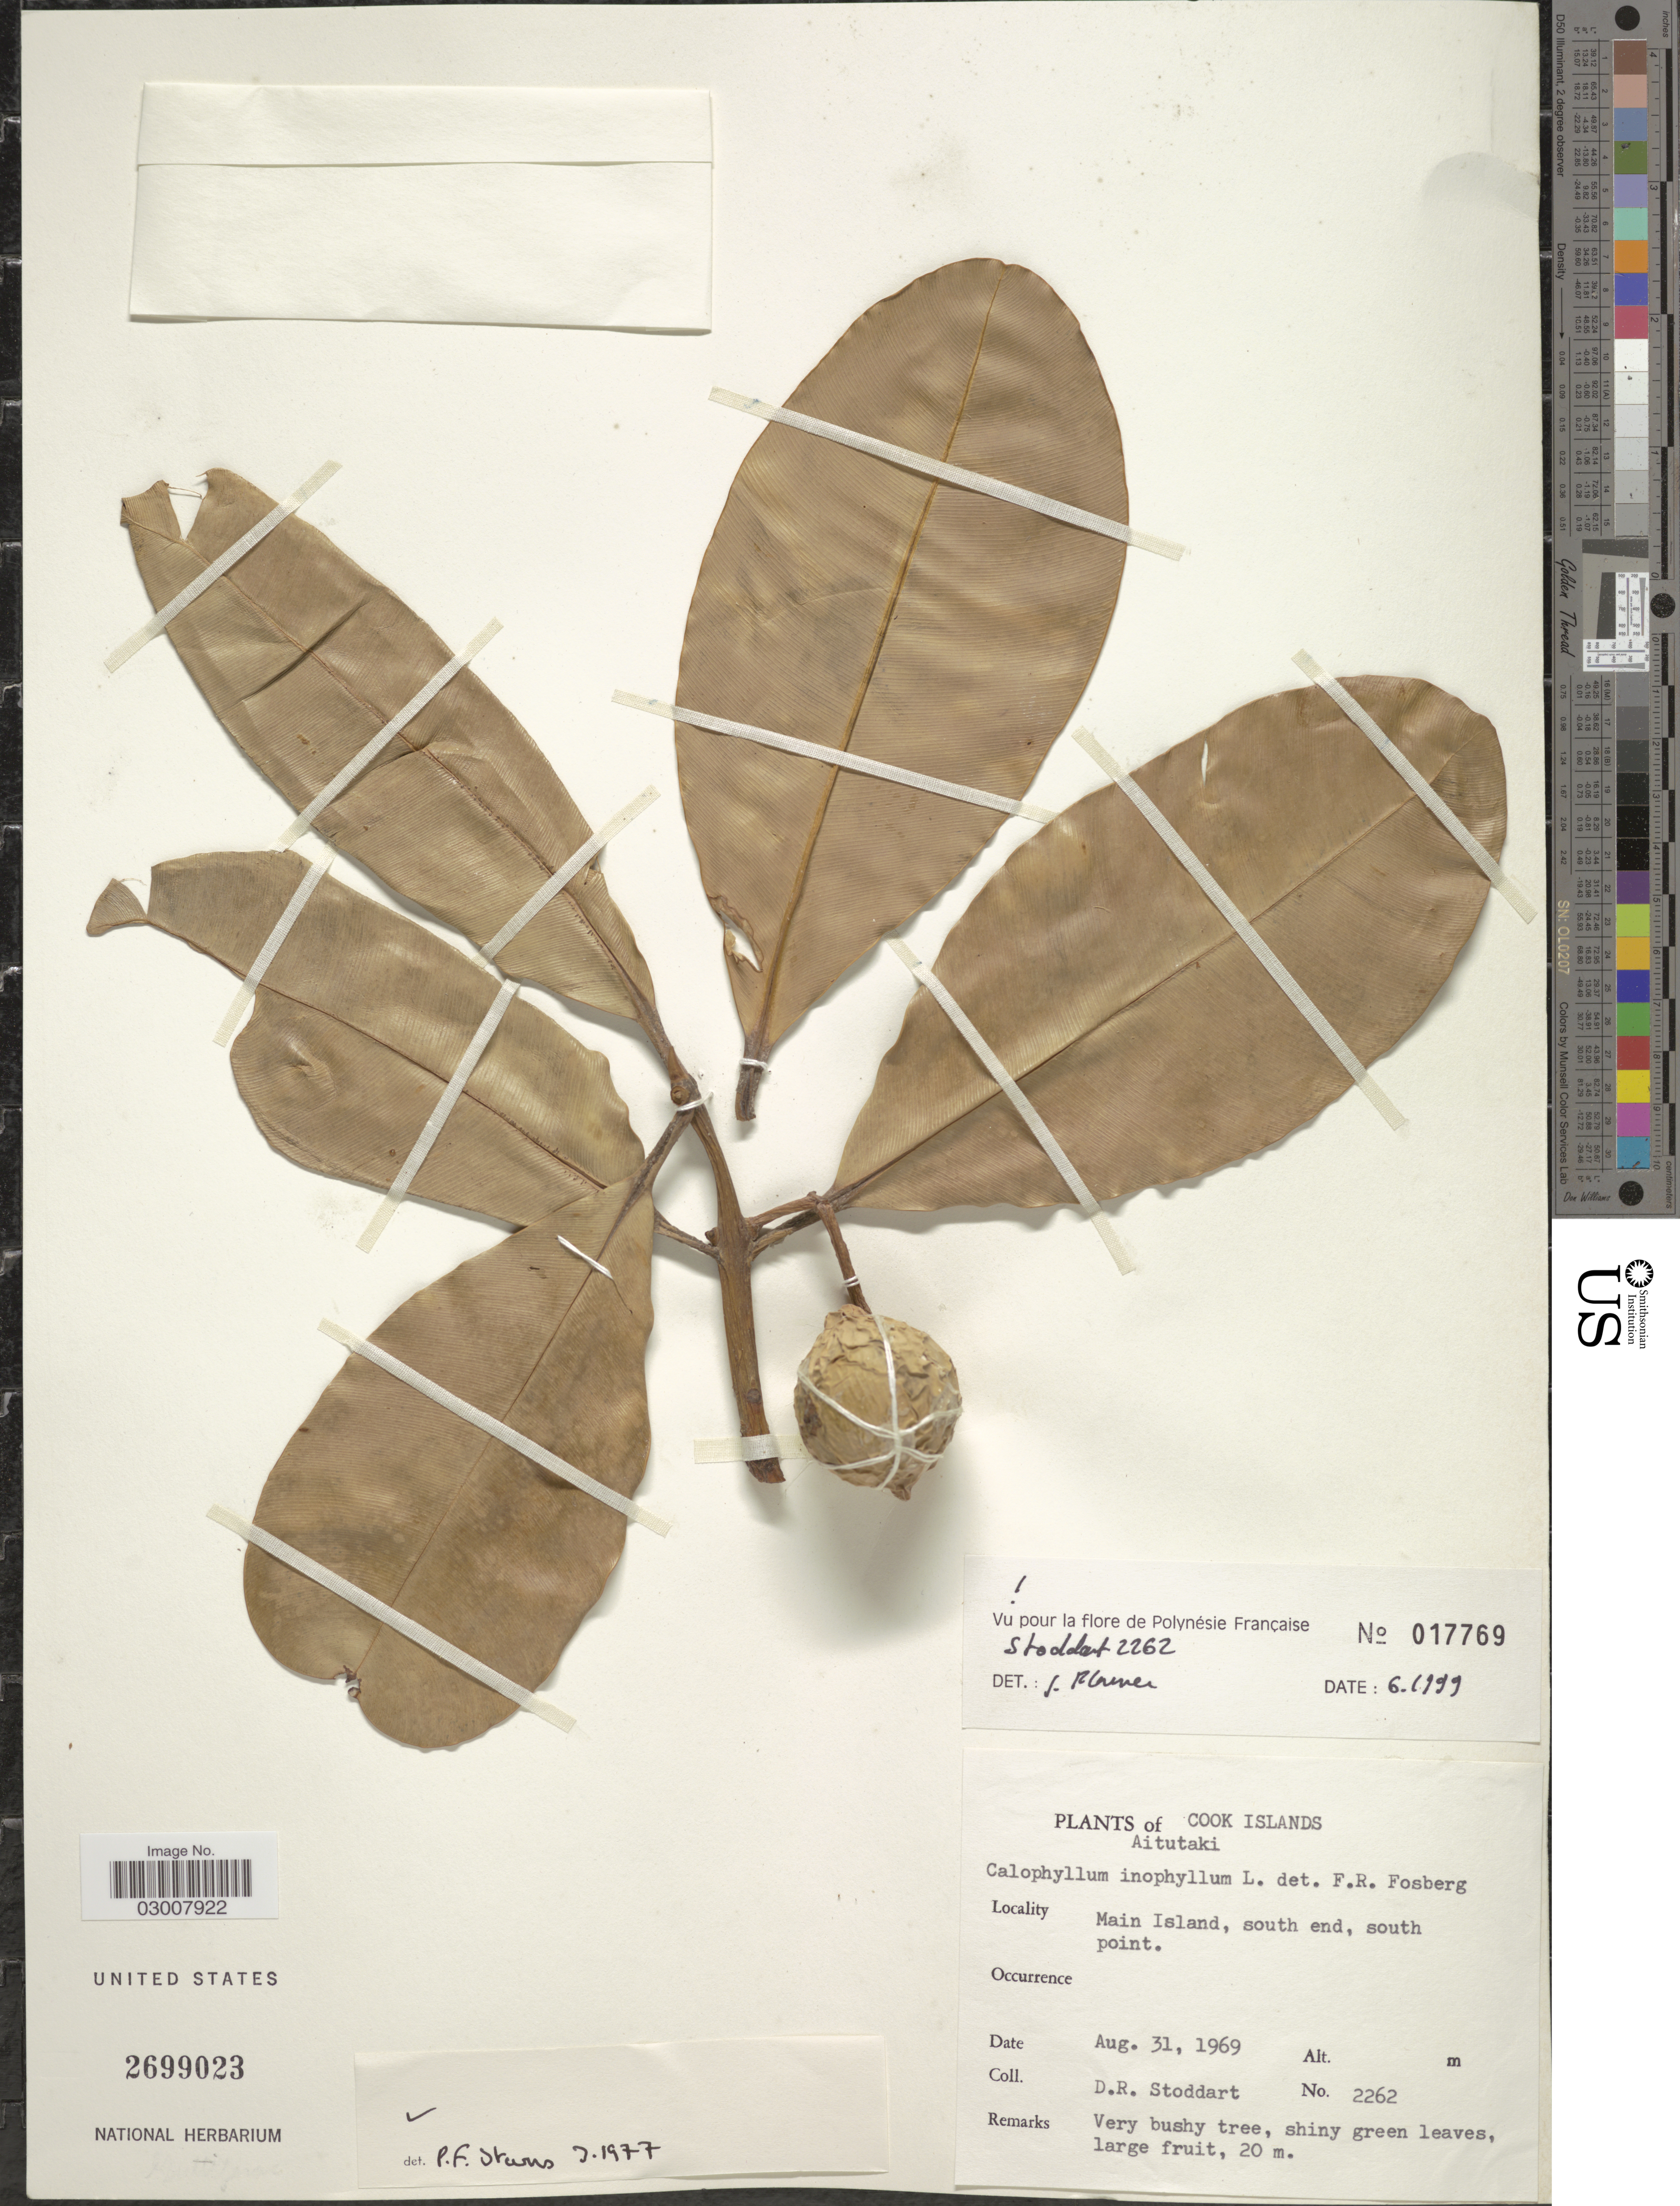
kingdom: Plantae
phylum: Tracheophyta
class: Magnoliopsida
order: Malpighiales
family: Calophyllaceae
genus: Calophyllum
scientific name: Calophyllum inophyllum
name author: L.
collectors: D. R. Stoddart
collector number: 2262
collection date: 1969-08-31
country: Cook Islands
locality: Aitutaki. Main Island, south end, south point.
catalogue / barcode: US 2699023